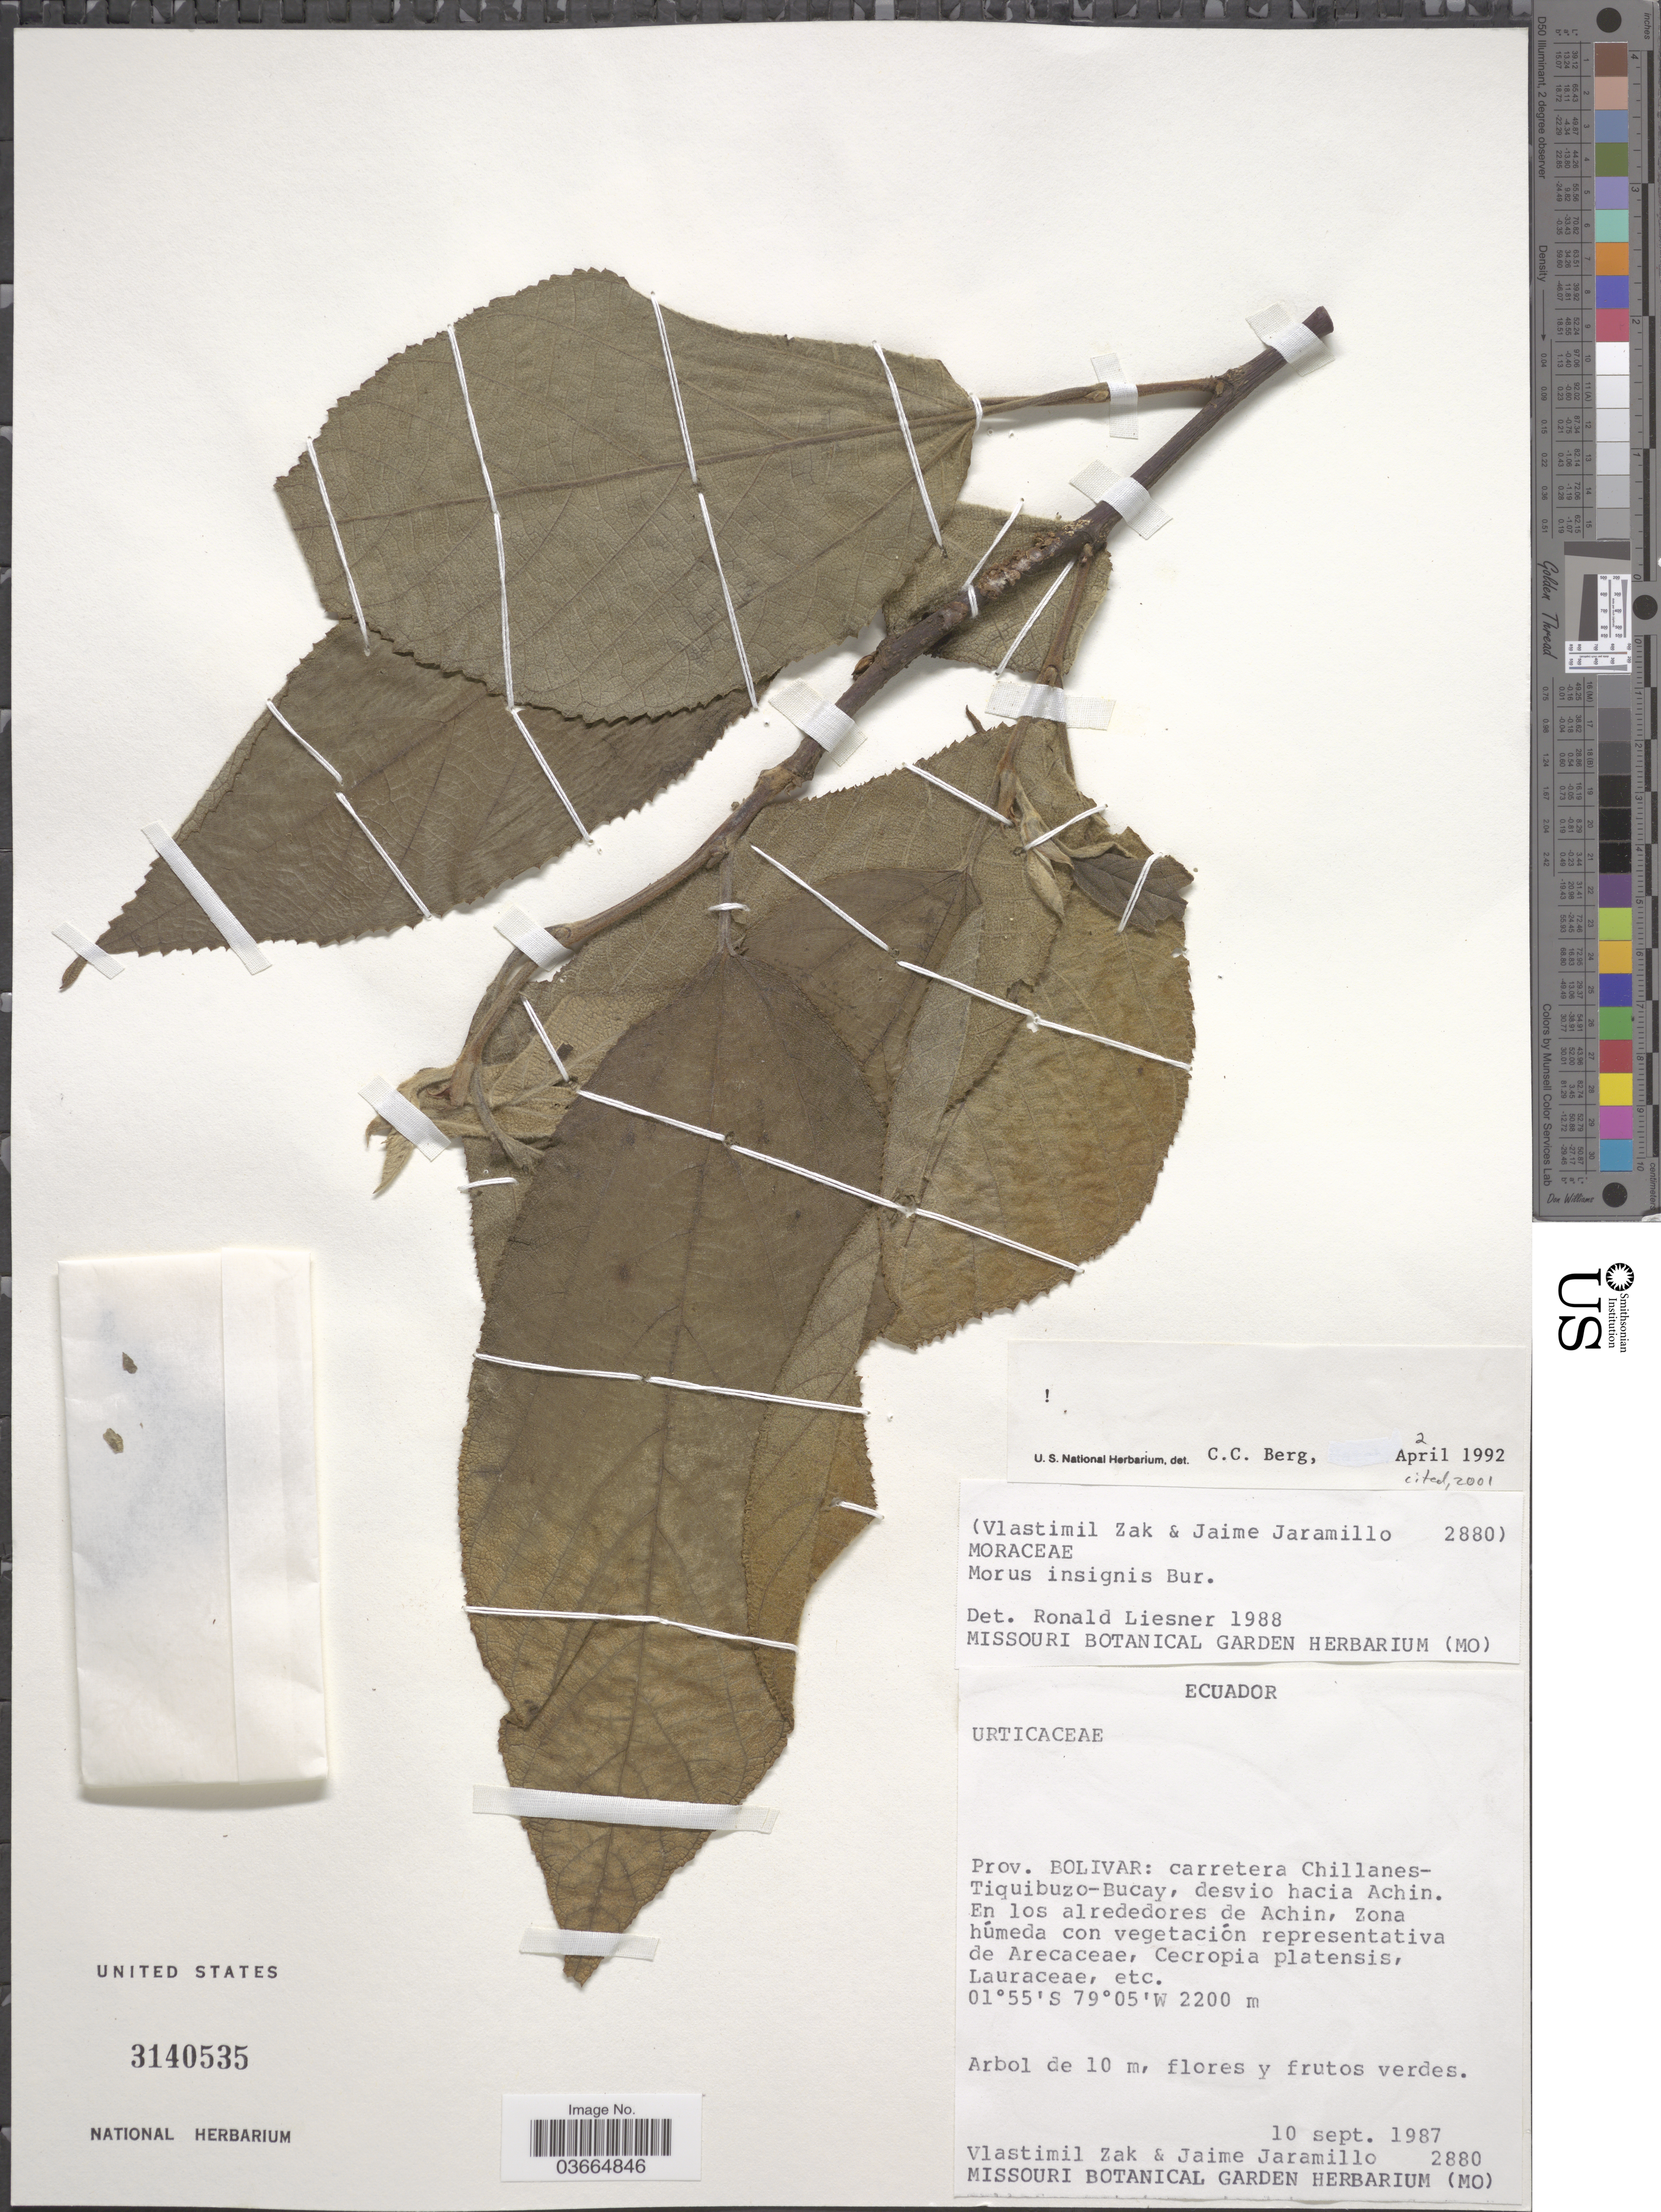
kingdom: Plantae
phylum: Tracheophyta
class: Magnoliopsida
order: Rosales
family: Moraceae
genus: Paratrophis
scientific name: Paratrophis insignis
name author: (Bureau) E. M. Gardner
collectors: V. Zak & J. Jaramillo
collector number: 2880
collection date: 1987-09-10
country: Ecuador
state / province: Bolívar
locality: Prov. Bolivar: Carretera Chillanes-Tiquibuzo-Bucay, desvio hacia Achin. En los alrededores de Achin.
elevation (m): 2200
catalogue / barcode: US 3140535